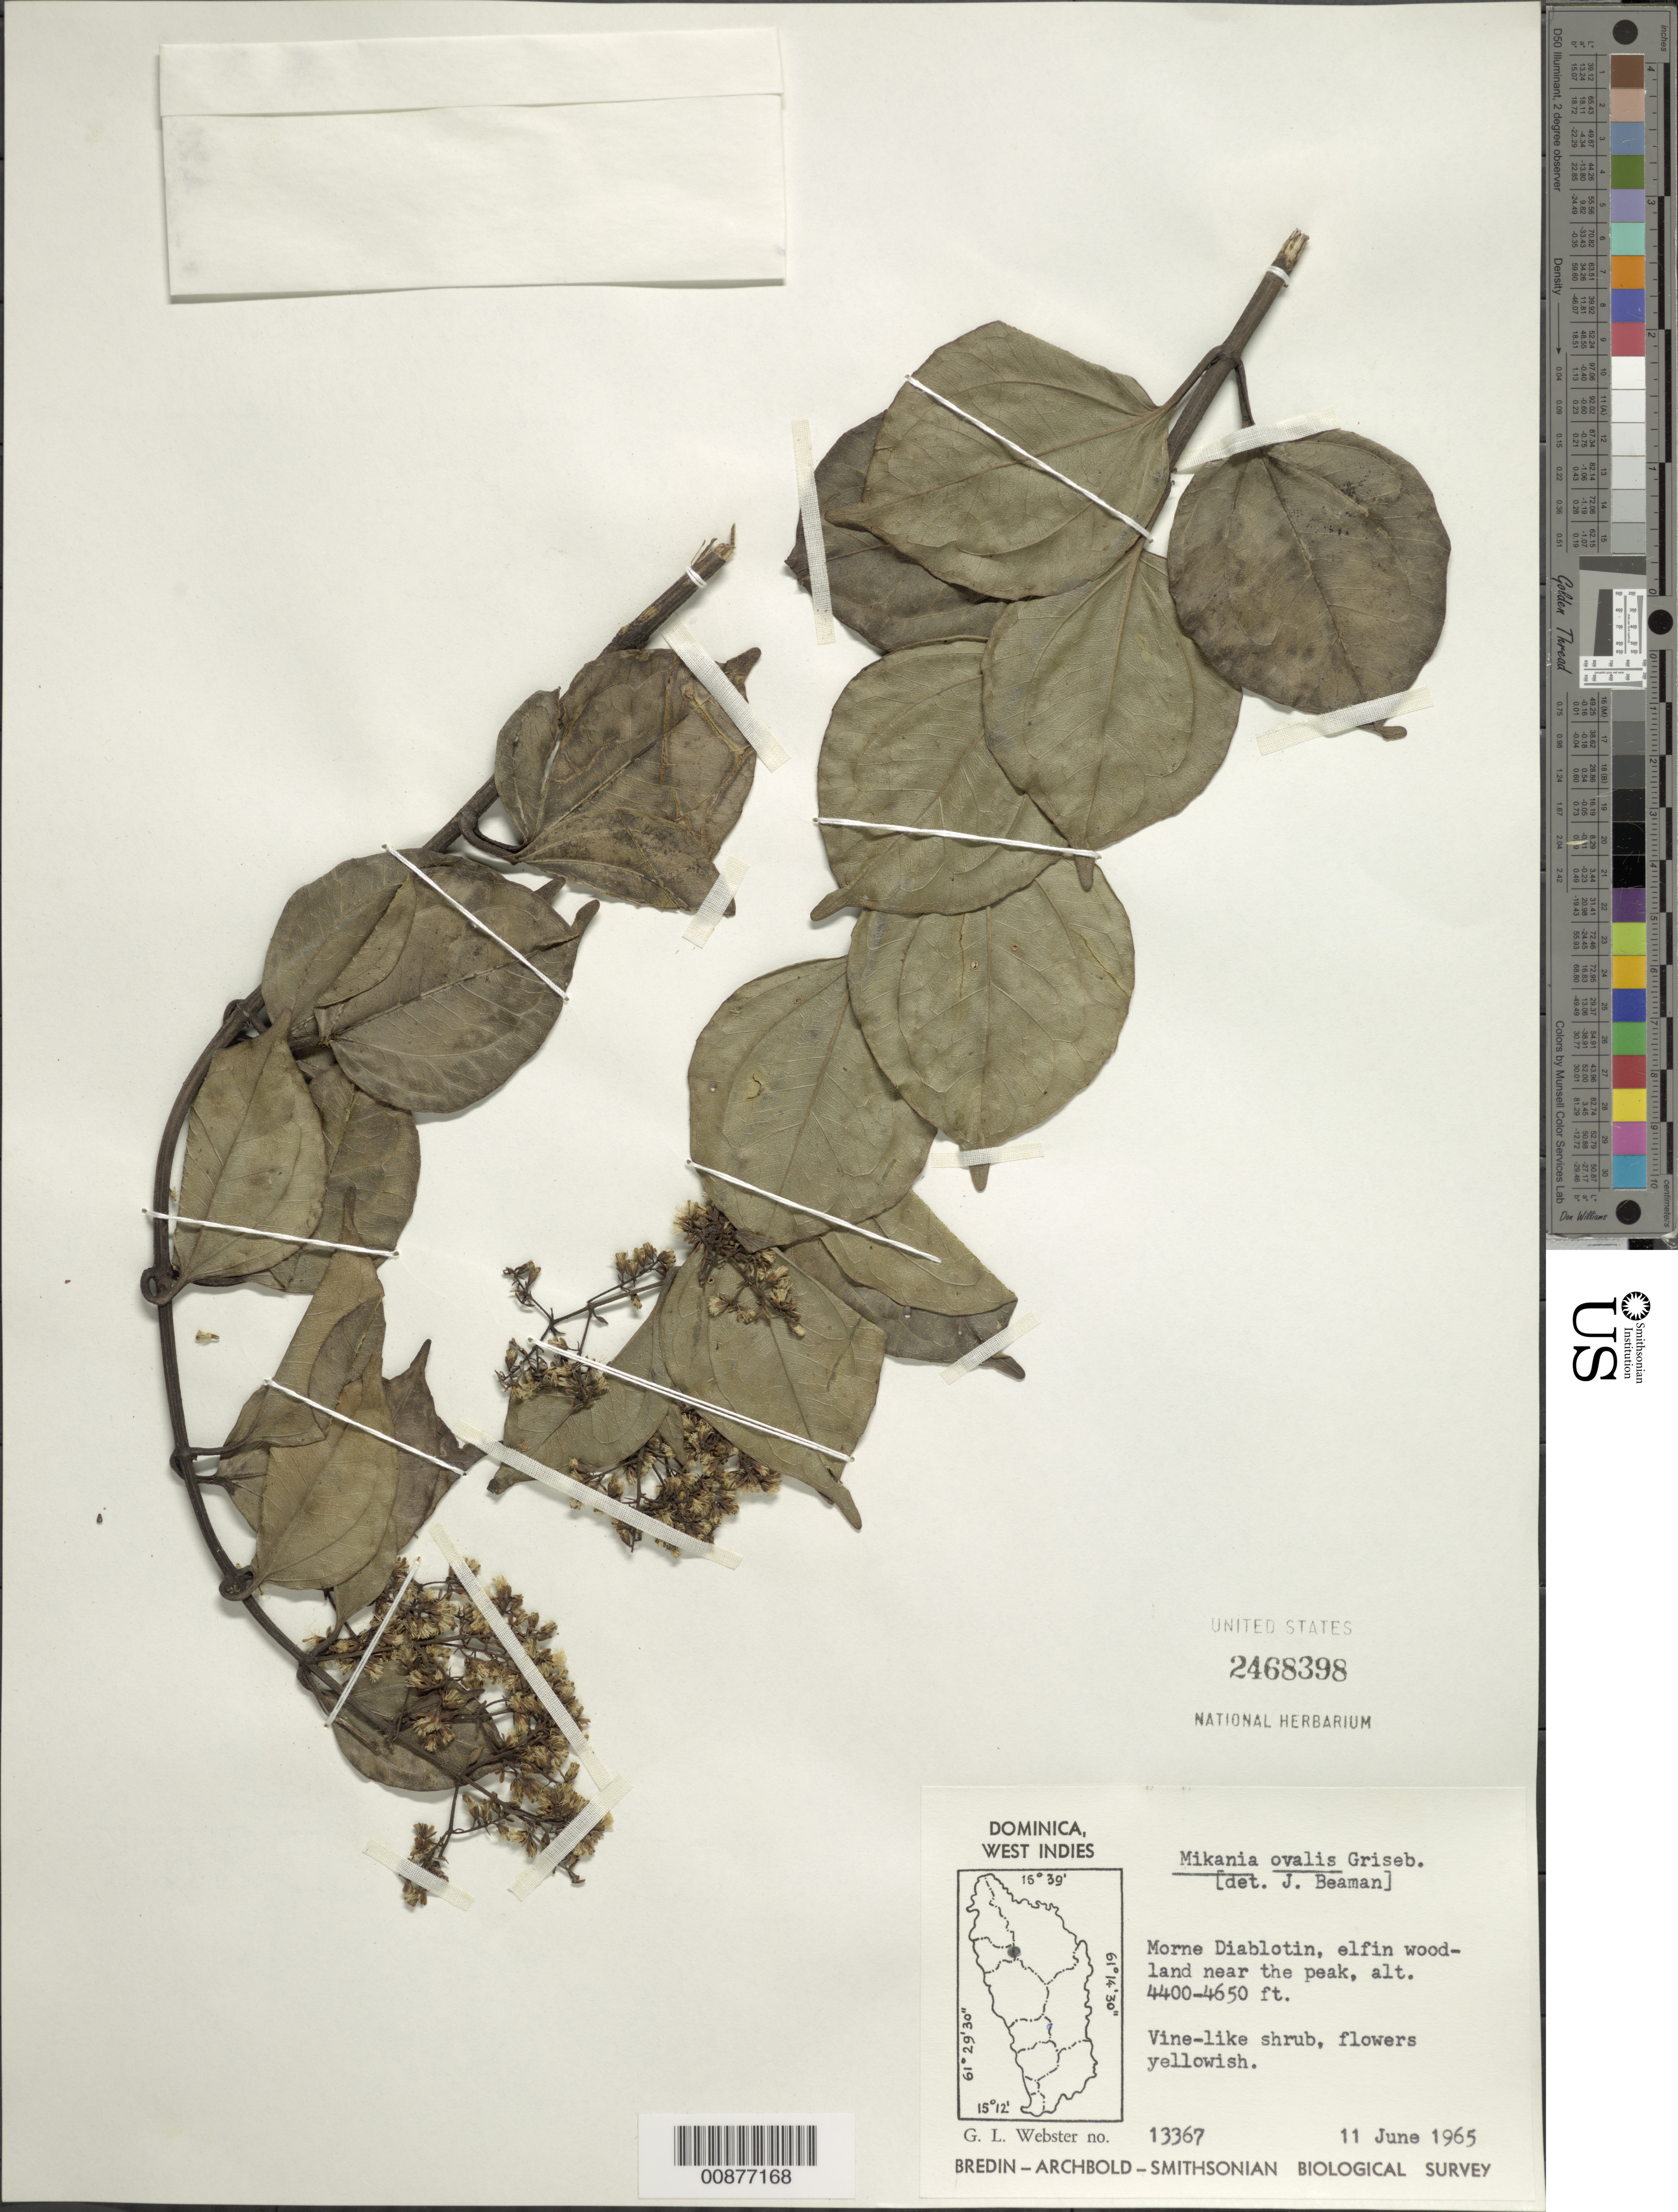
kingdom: Plantae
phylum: Tracheophyta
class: Magnoliopsida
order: Asterales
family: Asteraceae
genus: Mikania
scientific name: Mikania ovalis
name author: Griseb.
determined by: Beaman, J. H., Curator (MSC), Michigan State University (UNITED STATES)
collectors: G. L. Webster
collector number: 13367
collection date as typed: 11 Jun 1965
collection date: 1965-06-11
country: Dominica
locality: Morne Diablotin, near peak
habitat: Elfin woodland, near morne peak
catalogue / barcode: US 2468398